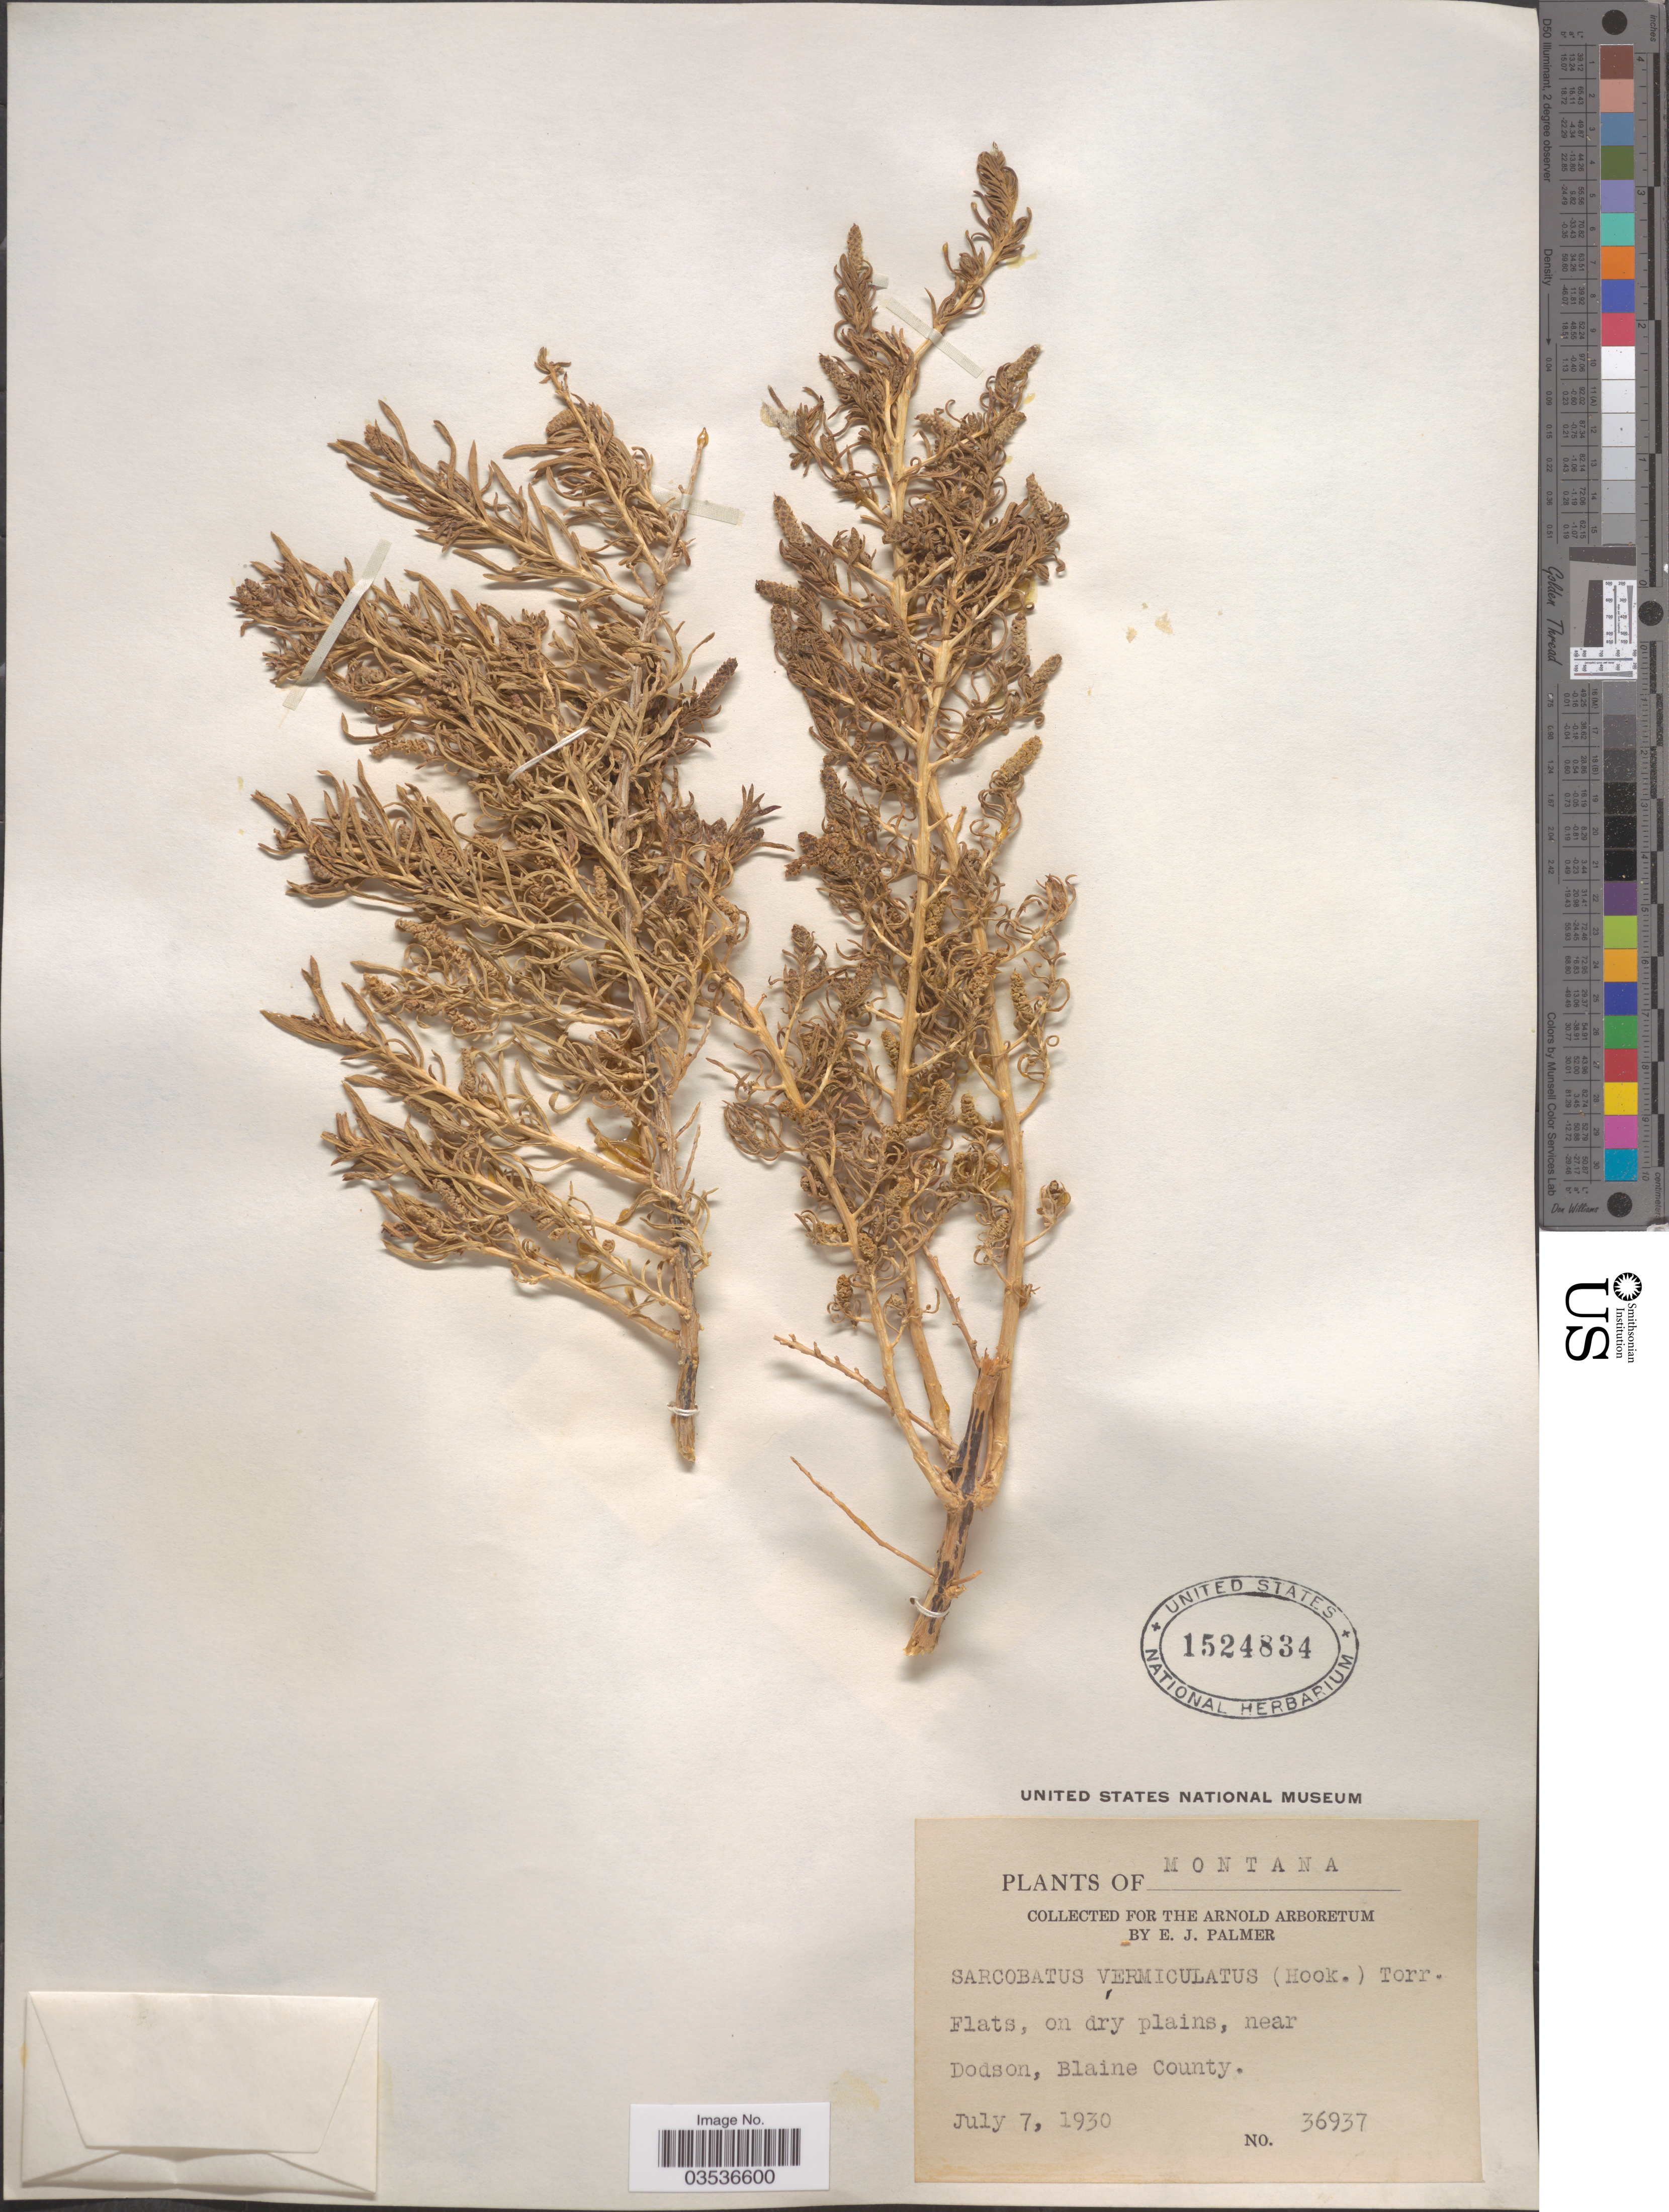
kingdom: Plantae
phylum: Tracheophyta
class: Magnoliopsida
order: Caryophyllales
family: Sarcobataceae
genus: Sarcobatus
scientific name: Sarcobatus vermiculatus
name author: (Hook.) Torr.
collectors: E. J. Palmer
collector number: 36937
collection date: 1930-07-07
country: United States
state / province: Montana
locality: Near Dodson, Blaine County.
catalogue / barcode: US 1524834